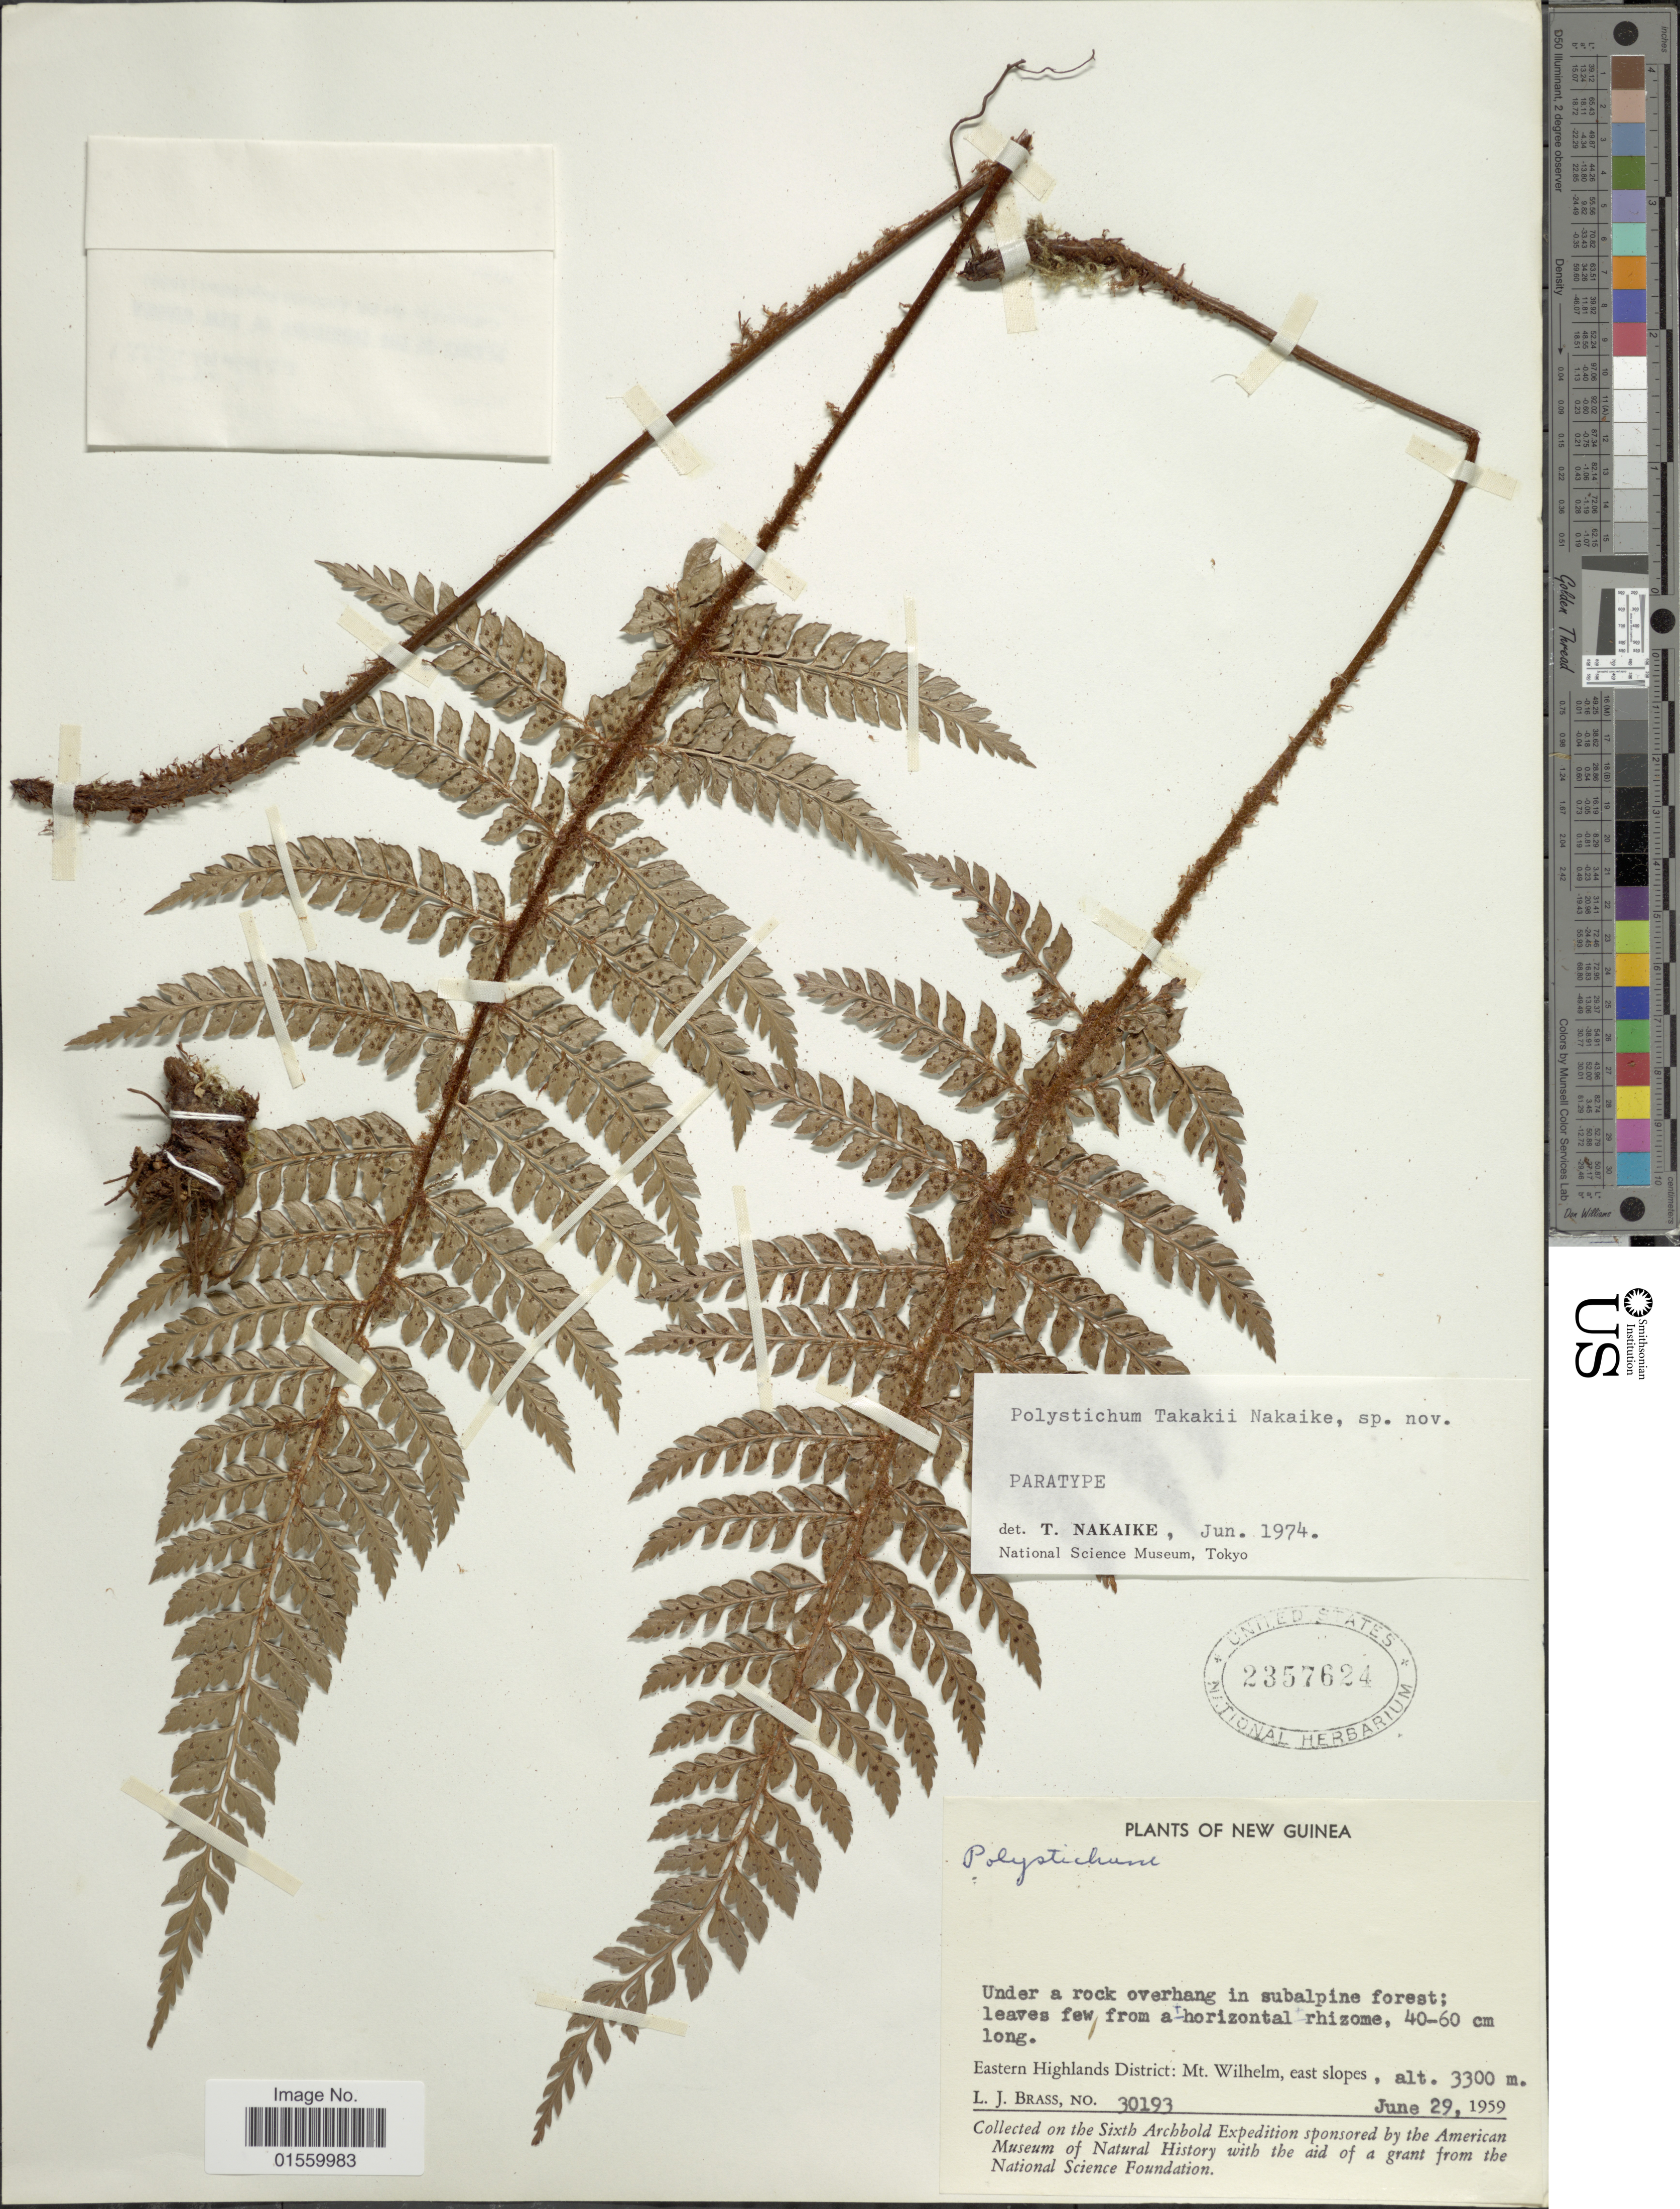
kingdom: Plantae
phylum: Tracheophyta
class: Polypodiopsida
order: Polypodiales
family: Dryopteridaceae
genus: Polystichum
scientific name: Polystichum takakii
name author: Nakaike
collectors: L. J. Brass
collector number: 30193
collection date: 1959-06-29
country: Papua New Guinea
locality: New Guinea, Eastern Highlands District: Mt. Wiolhelm, east slopes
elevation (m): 3300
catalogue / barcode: US 2357624